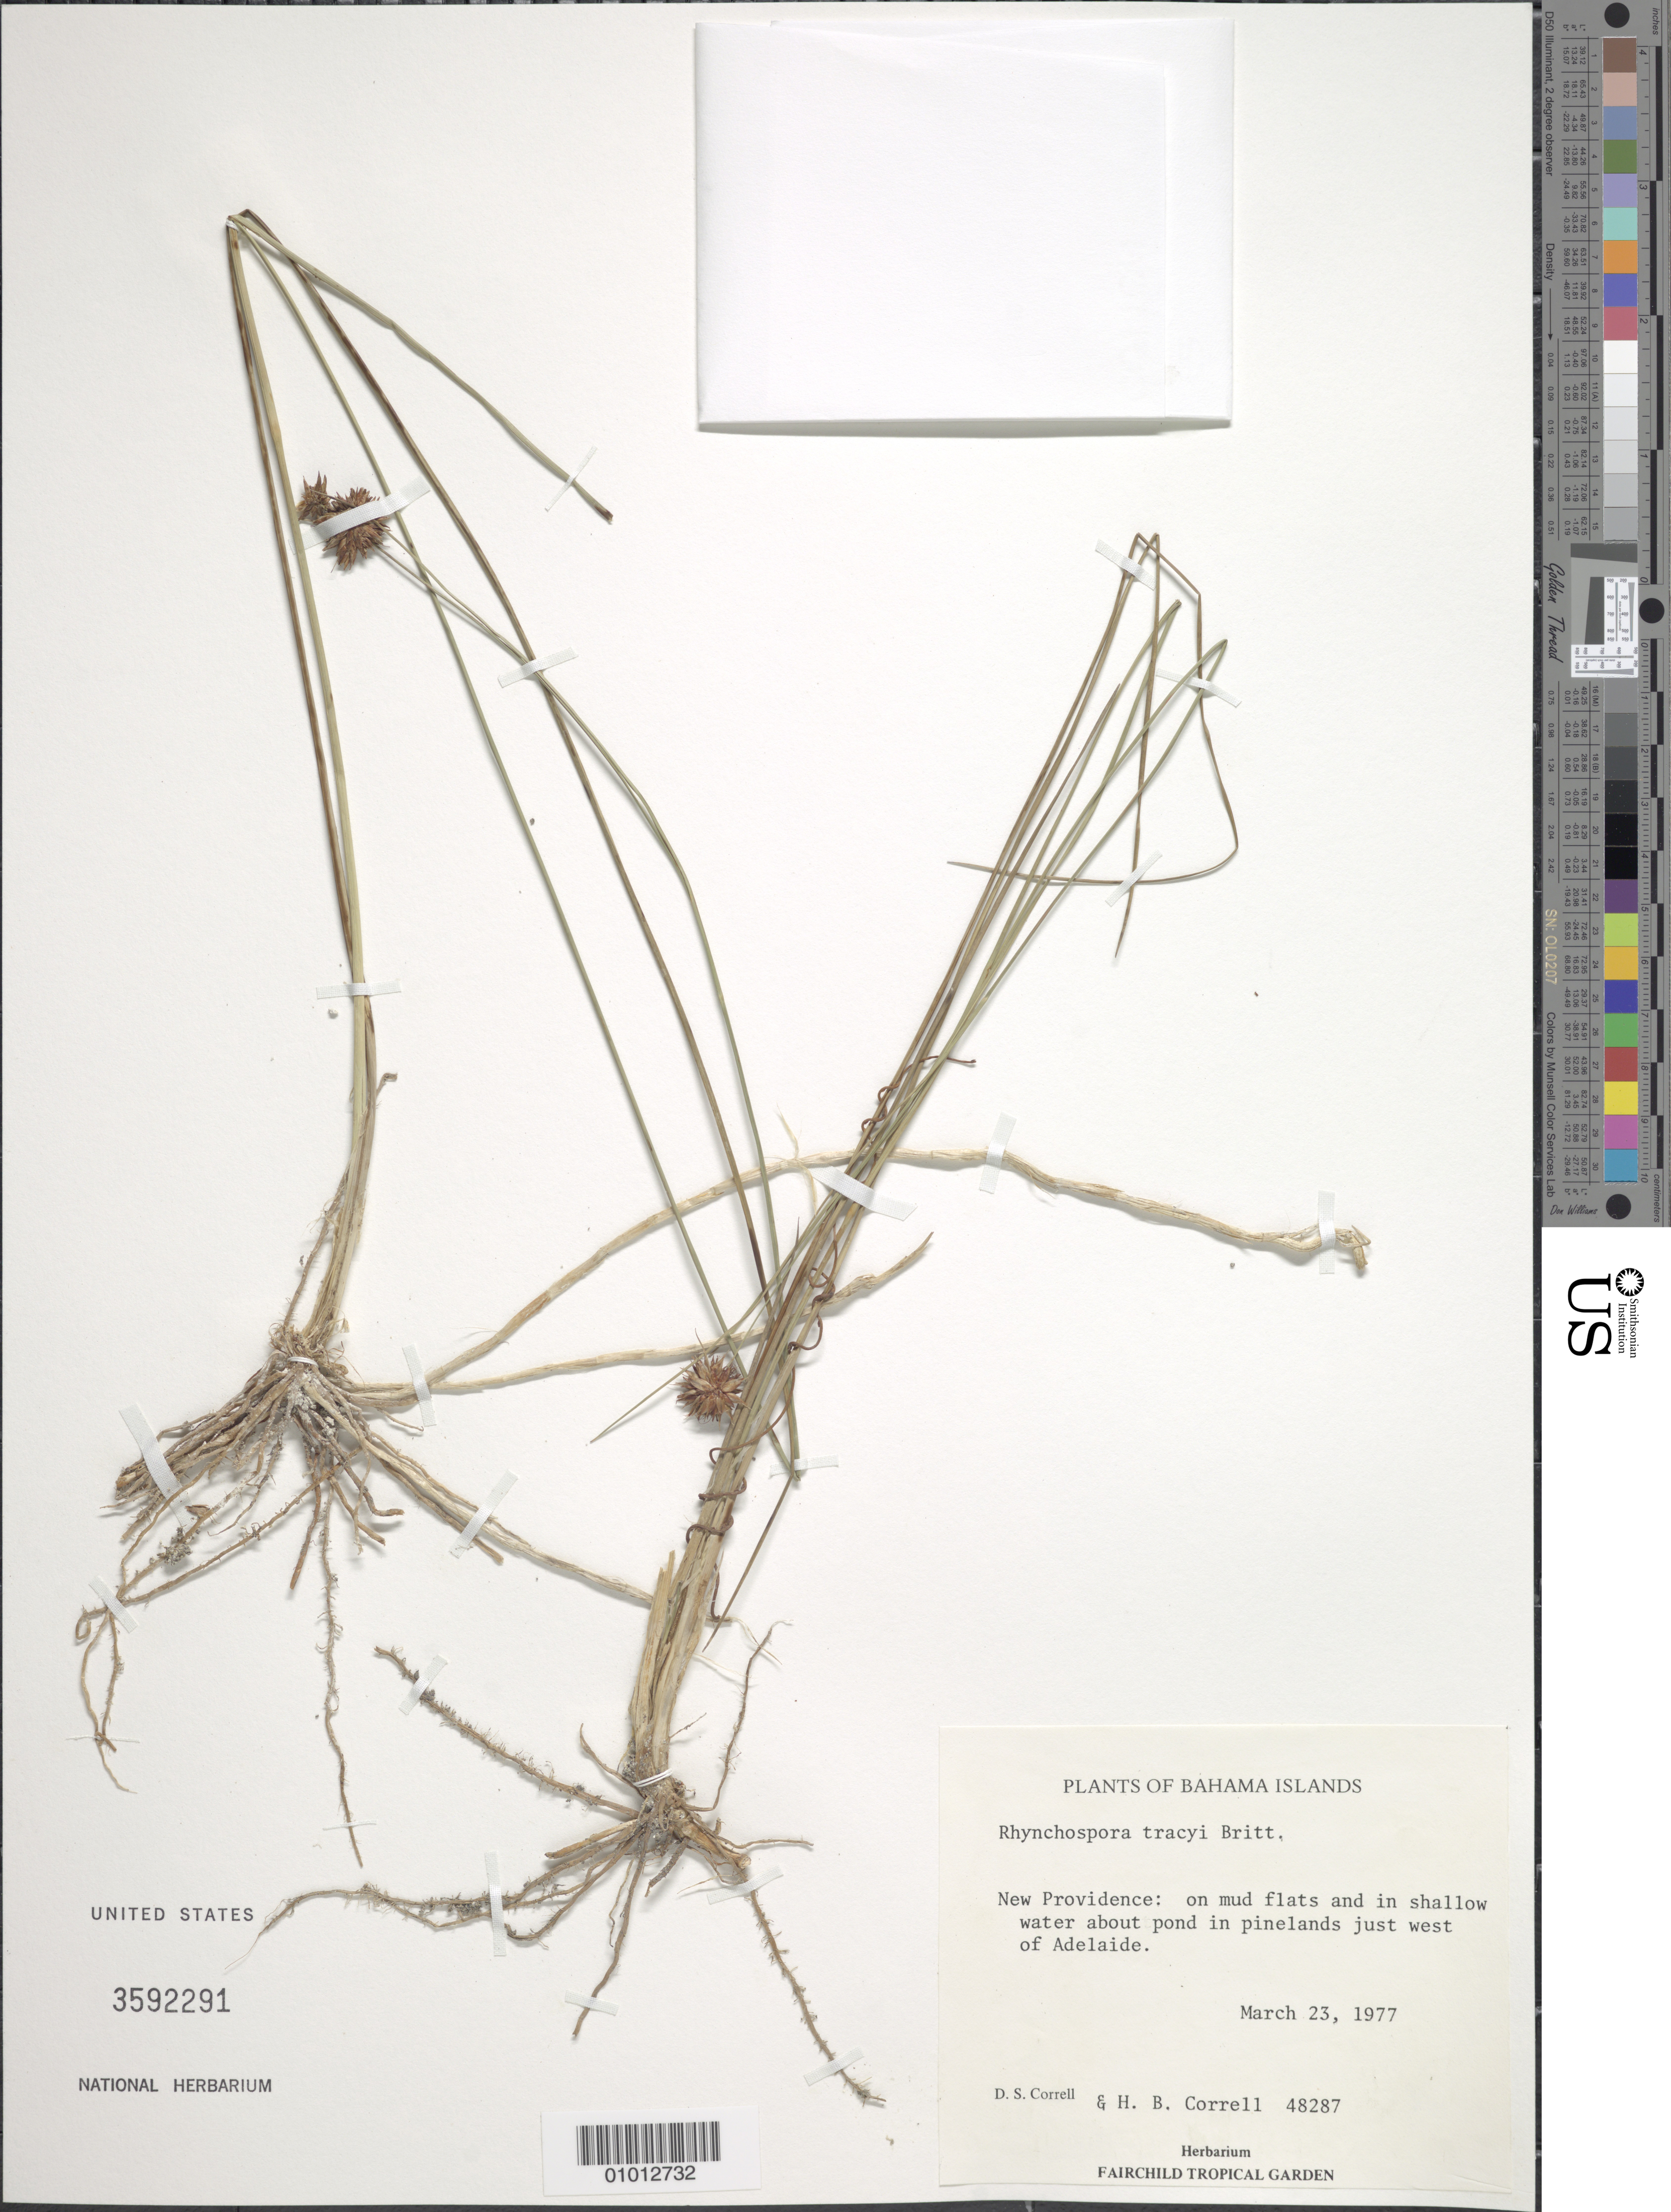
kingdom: Plantae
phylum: Tracheophyta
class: Liliopsida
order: Poales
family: Cyperaceae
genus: Rhynchospora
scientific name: Rhynchospora tracyi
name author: Britton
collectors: D. S. Correll & H. Correll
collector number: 48287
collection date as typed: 23 Mar 1977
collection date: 1977-03-23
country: Bahamas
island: New Providence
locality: West of Adelaide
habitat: On mud flats and in shallow water about pond in pinelands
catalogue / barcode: US 3592291